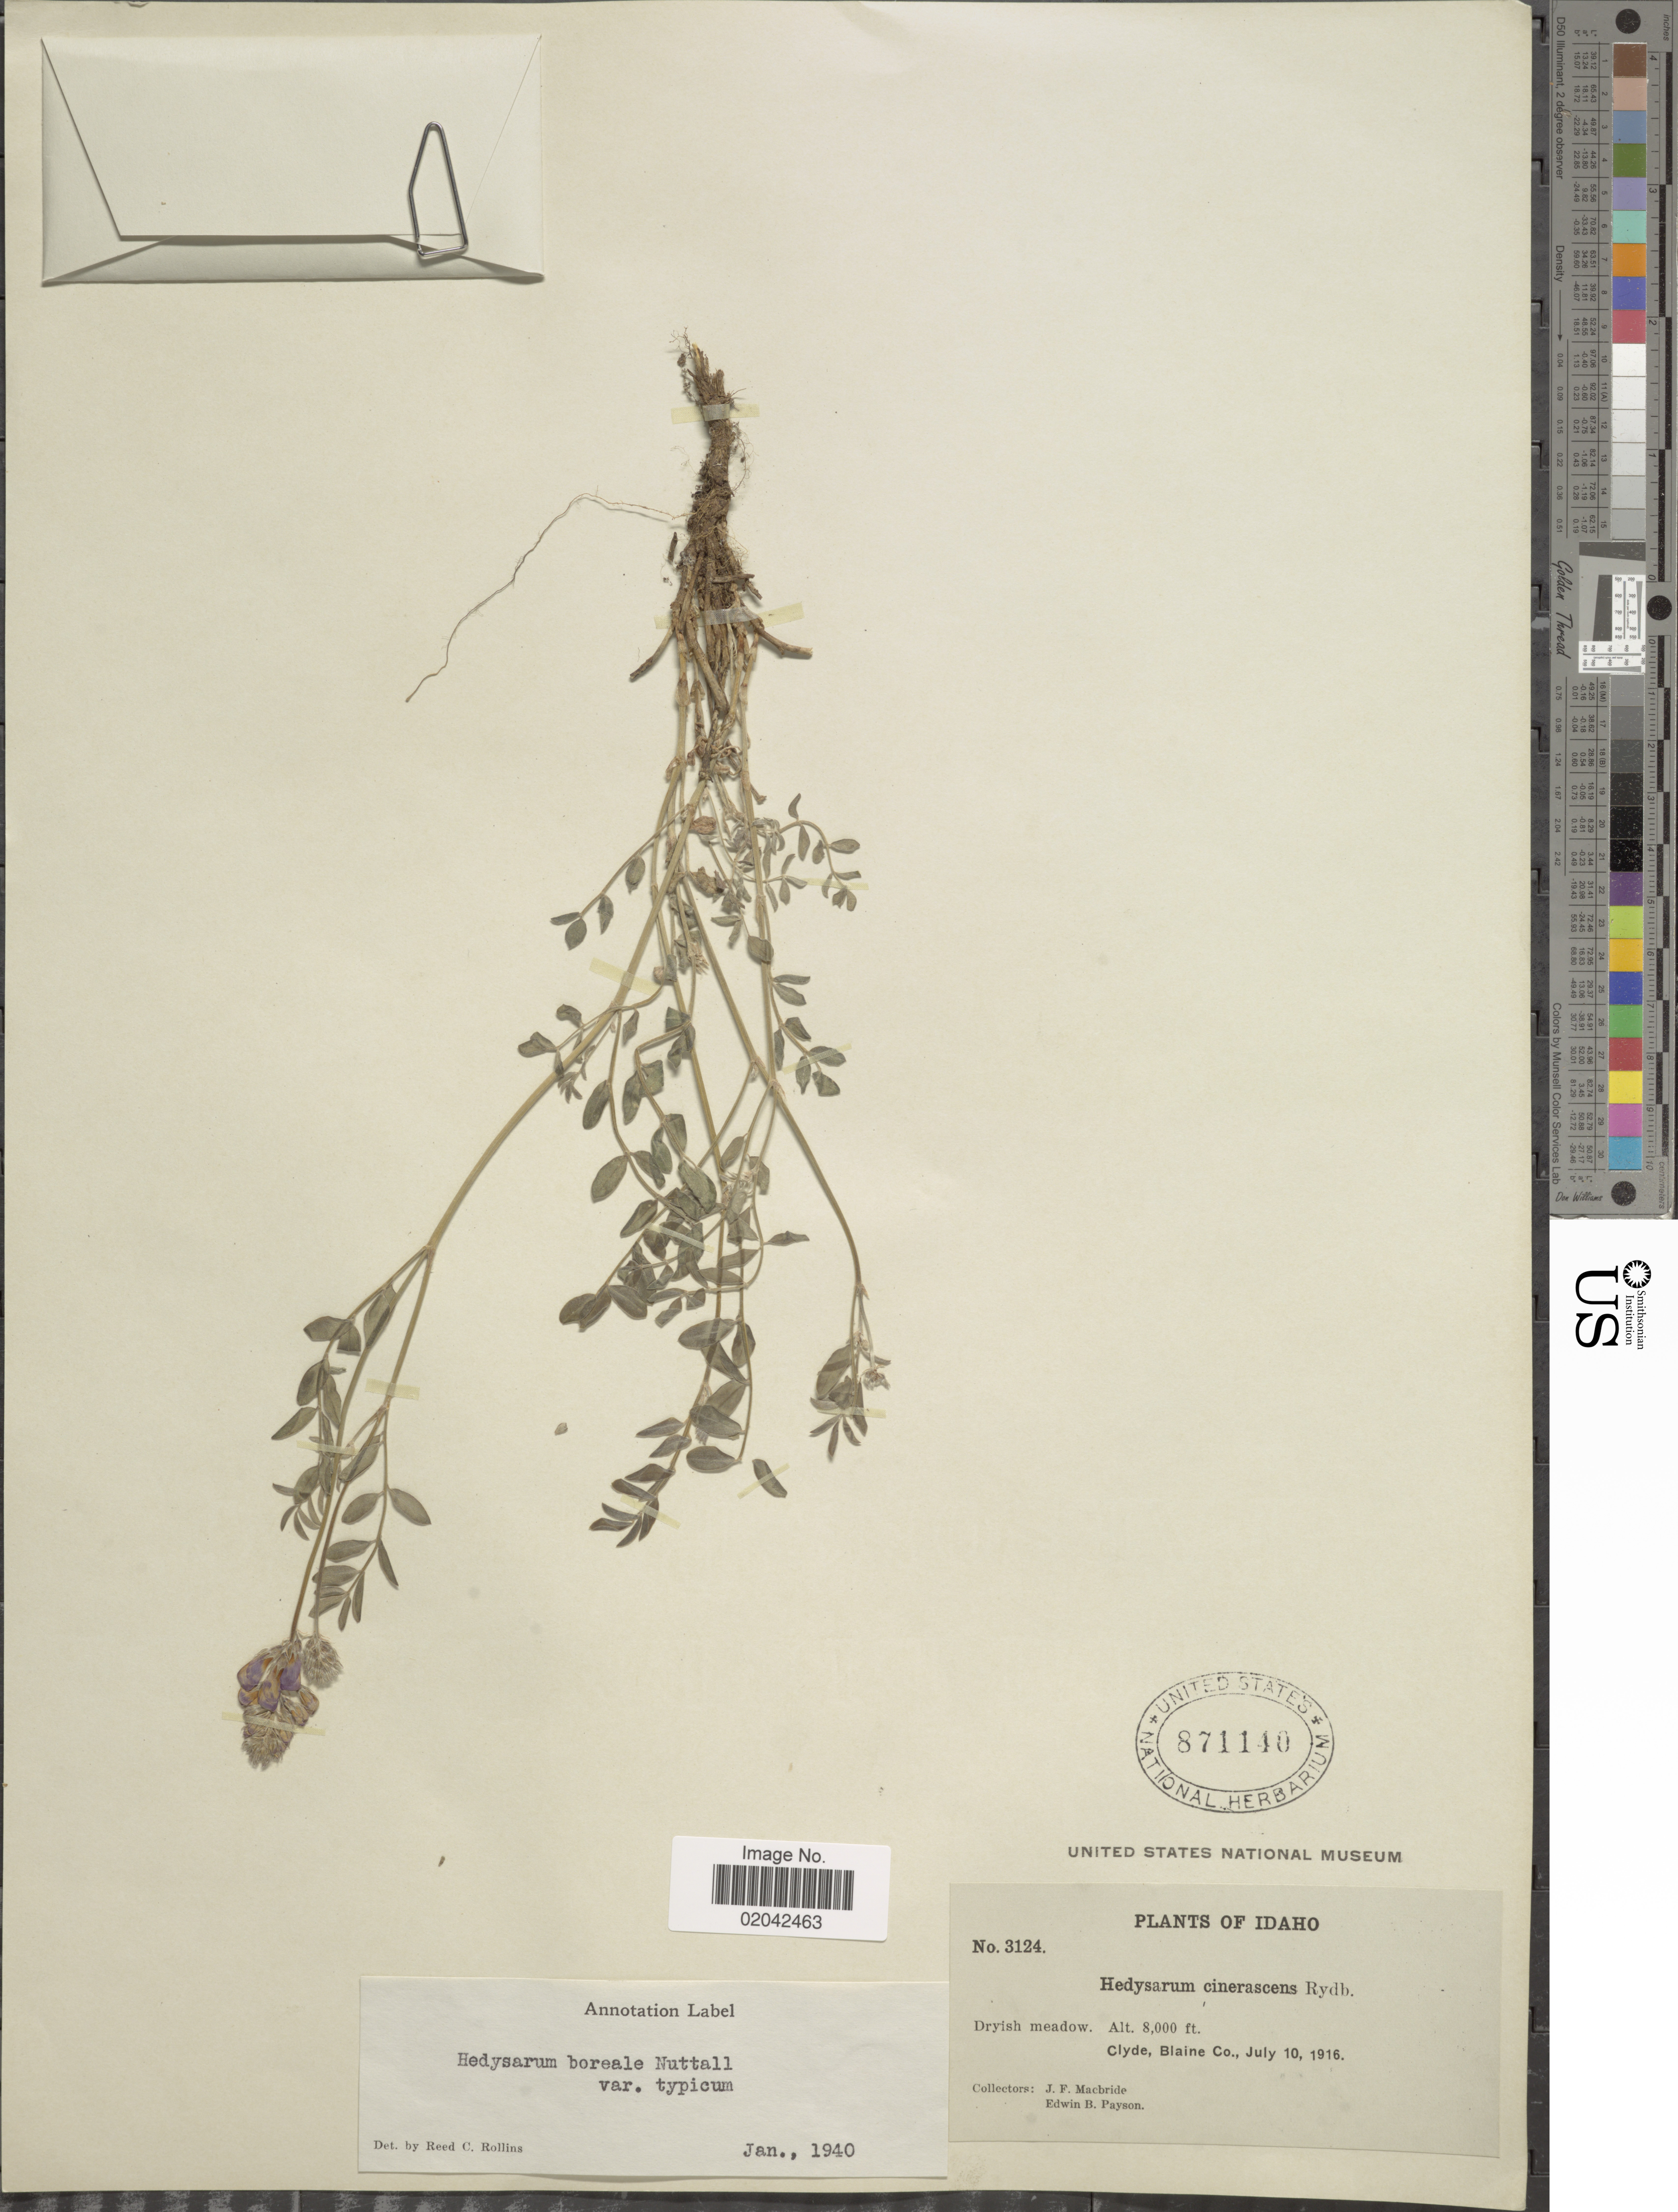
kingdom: Plantae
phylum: Tracheophyta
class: Magnoliopsida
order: Fabales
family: Fabaceae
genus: Hedysarum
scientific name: Hedysarum boreale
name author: Nutt.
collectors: J. F. Macbride & E. B. Payson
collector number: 3124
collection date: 1916-07-10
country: United States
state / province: Idaho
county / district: Blaine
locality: Clyde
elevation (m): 2438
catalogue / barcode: US 871140